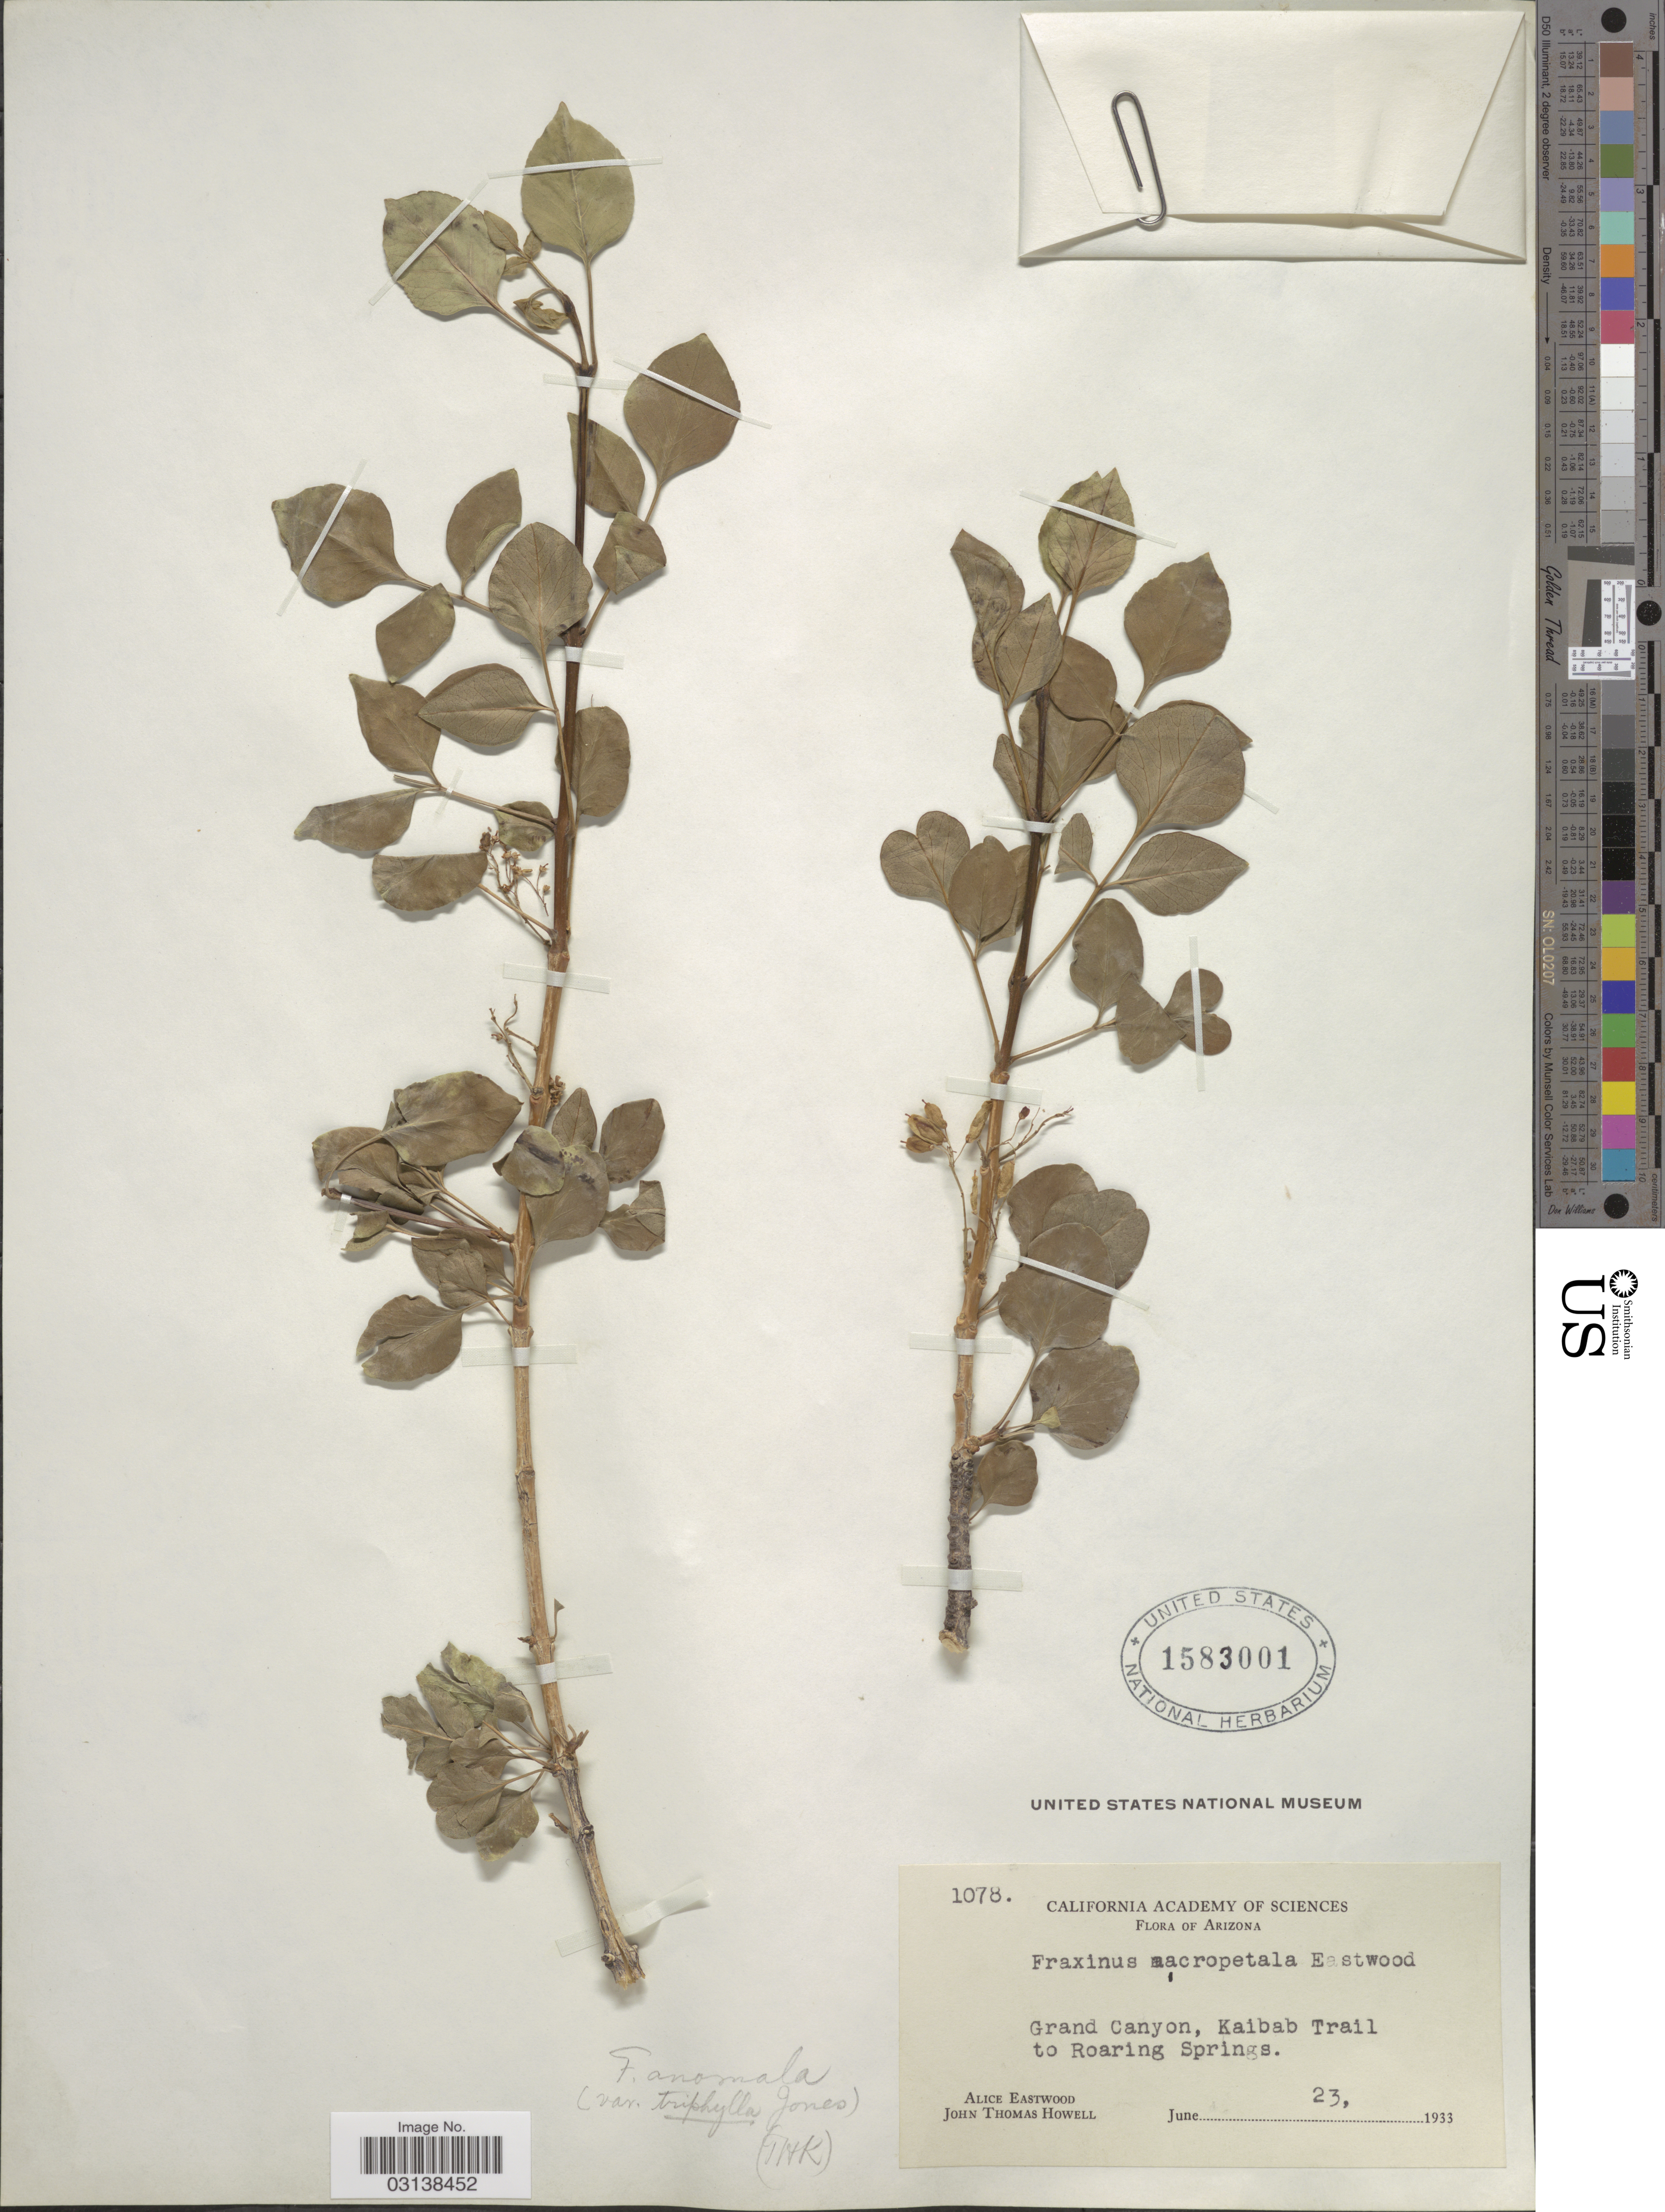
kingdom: Plantae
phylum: Tracheophyta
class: Magnoliopsida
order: Lamiales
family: Oleaceae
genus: Fraxinus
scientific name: Fraxinus anomala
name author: Torr. ex S. Watson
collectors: A. Eastwood & J. T. Howell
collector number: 1078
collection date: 1933-06-23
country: United States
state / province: Arizona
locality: Grand Canyon, Kaibab Trail to Roaring Springs.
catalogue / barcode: US 1583001